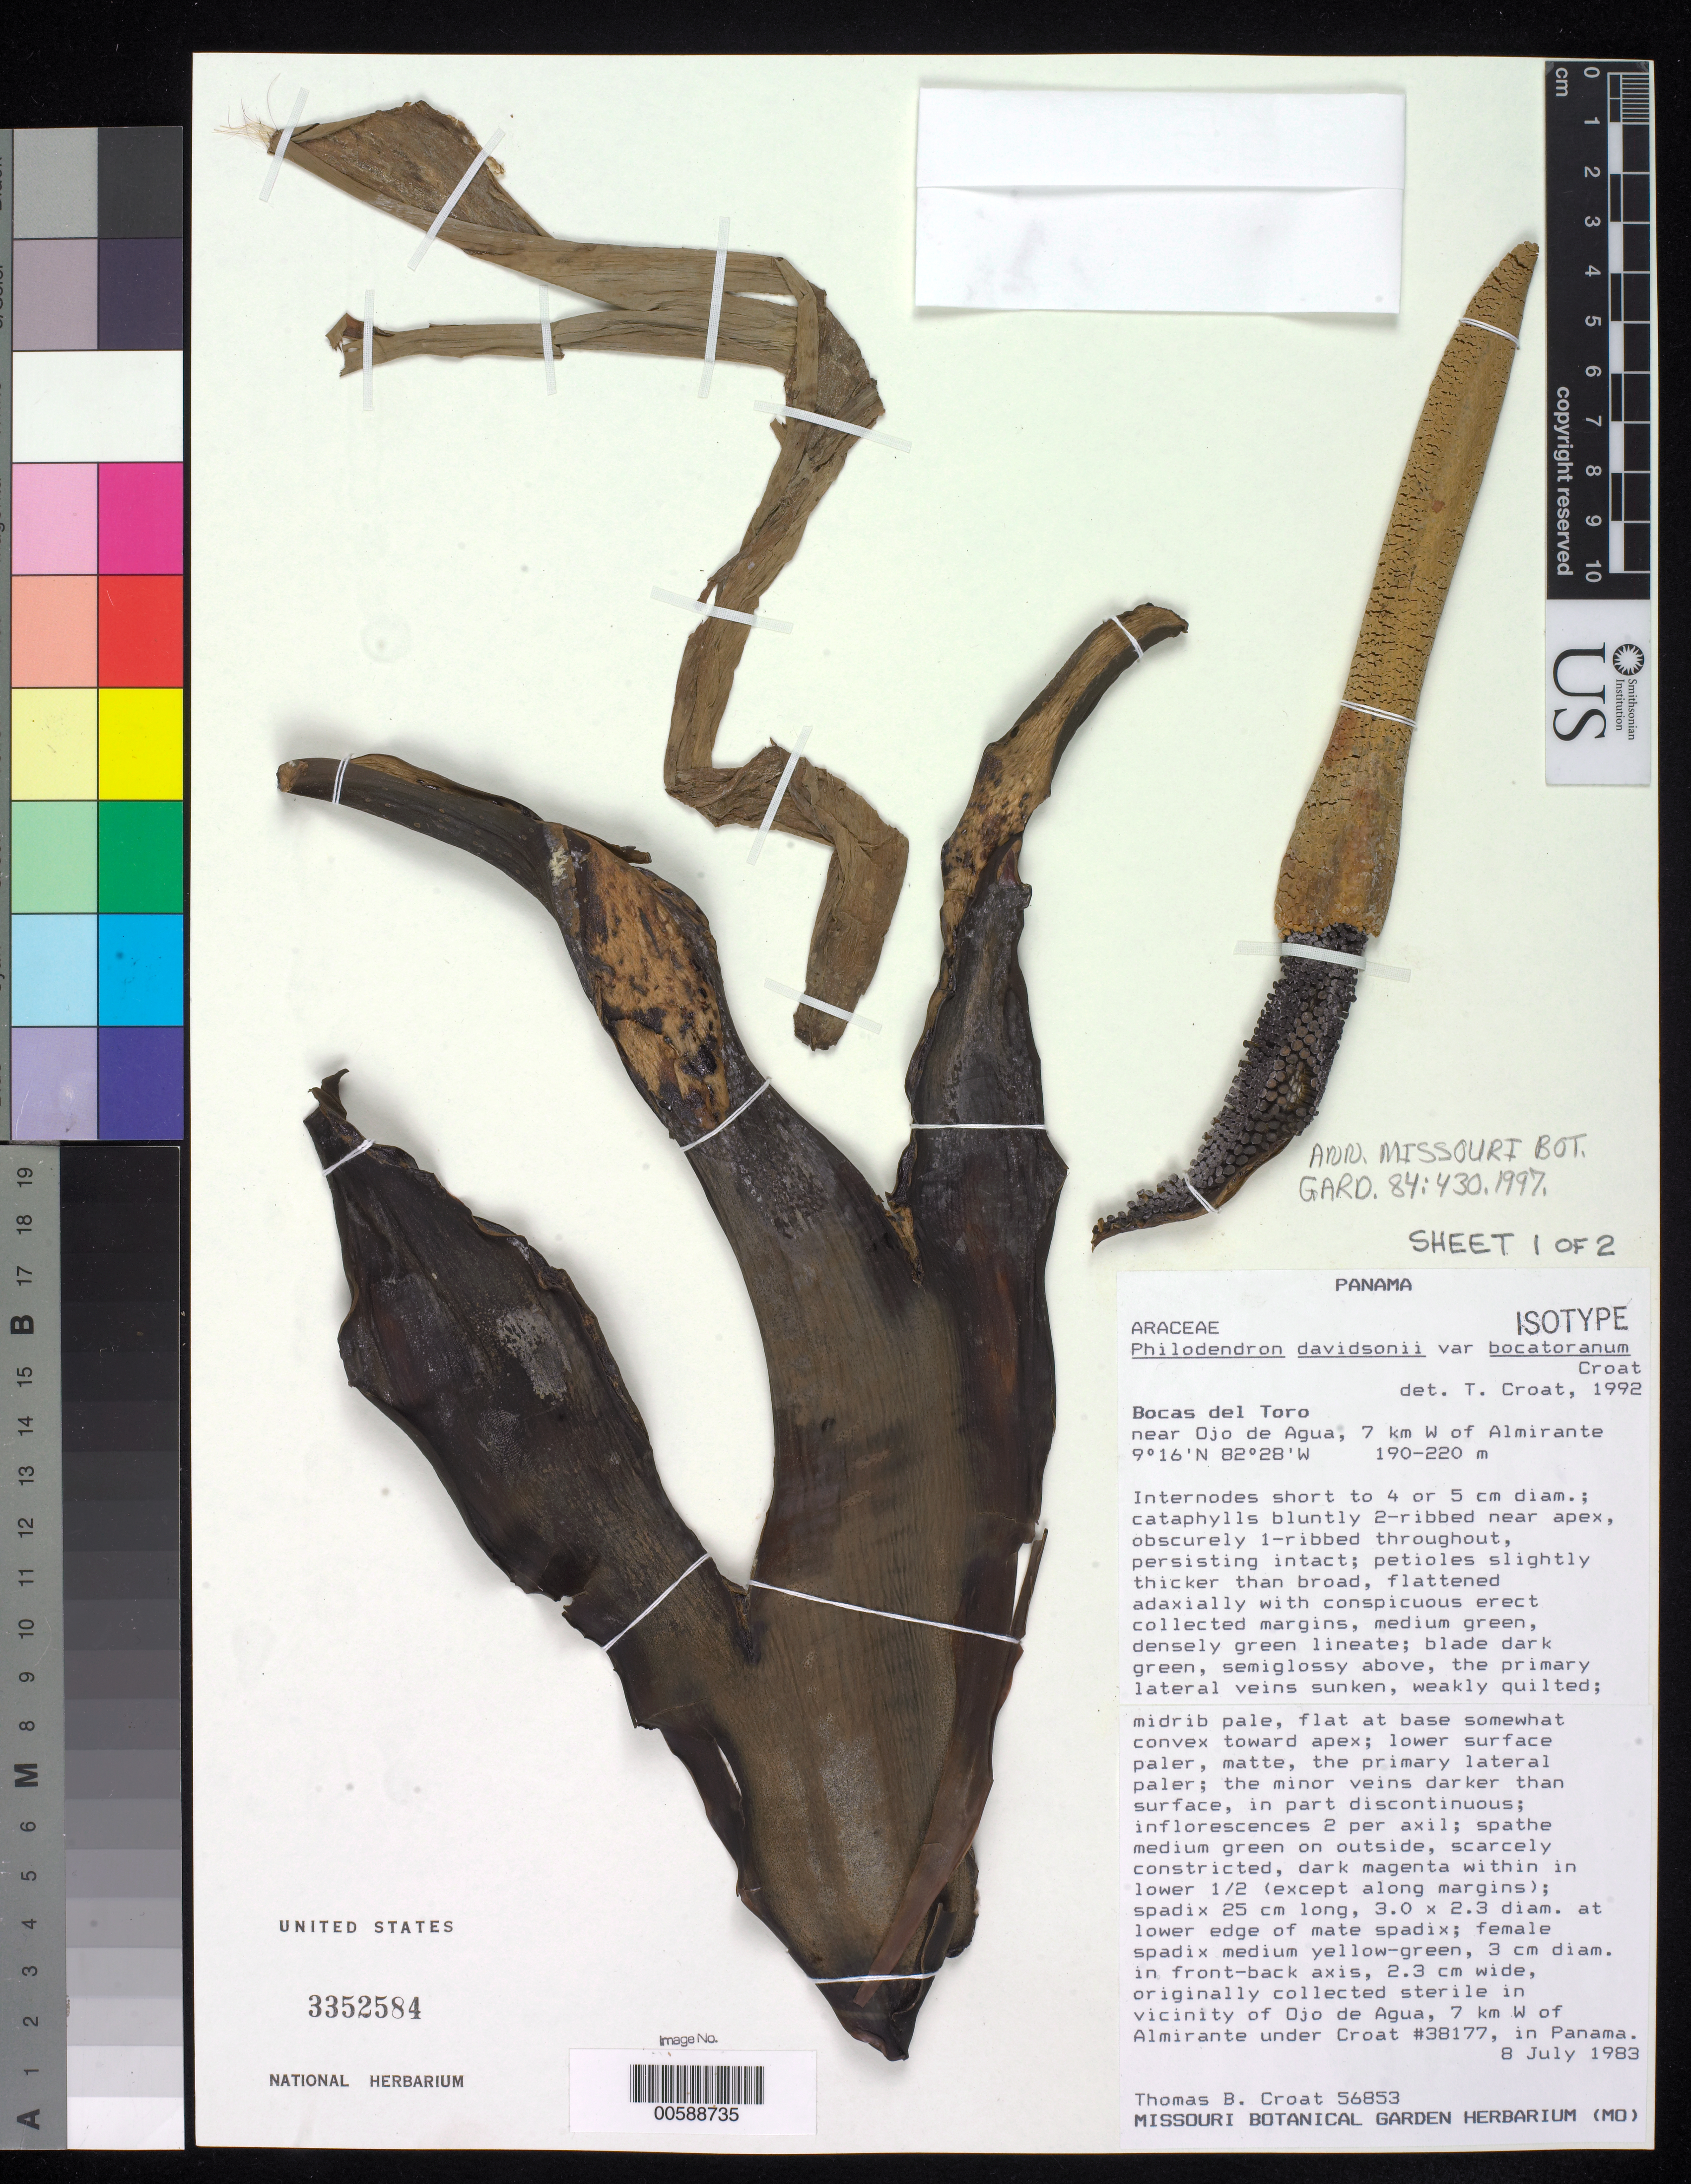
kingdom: Plantae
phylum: Tracheophyta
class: Liliopsida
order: Alismatales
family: Araceae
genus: Philodendron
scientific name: Philodendron davidsonii subsp. bocatoranum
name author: Croat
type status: Isotype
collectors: T. B. Croat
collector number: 56853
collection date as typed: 08 Jul 1983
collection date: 1983-07-08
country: Panama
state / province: Bocas del Toro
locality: Near Ojo de Agua, 7 km W ofAlmitante.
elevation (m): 190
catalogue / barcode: US 3352584